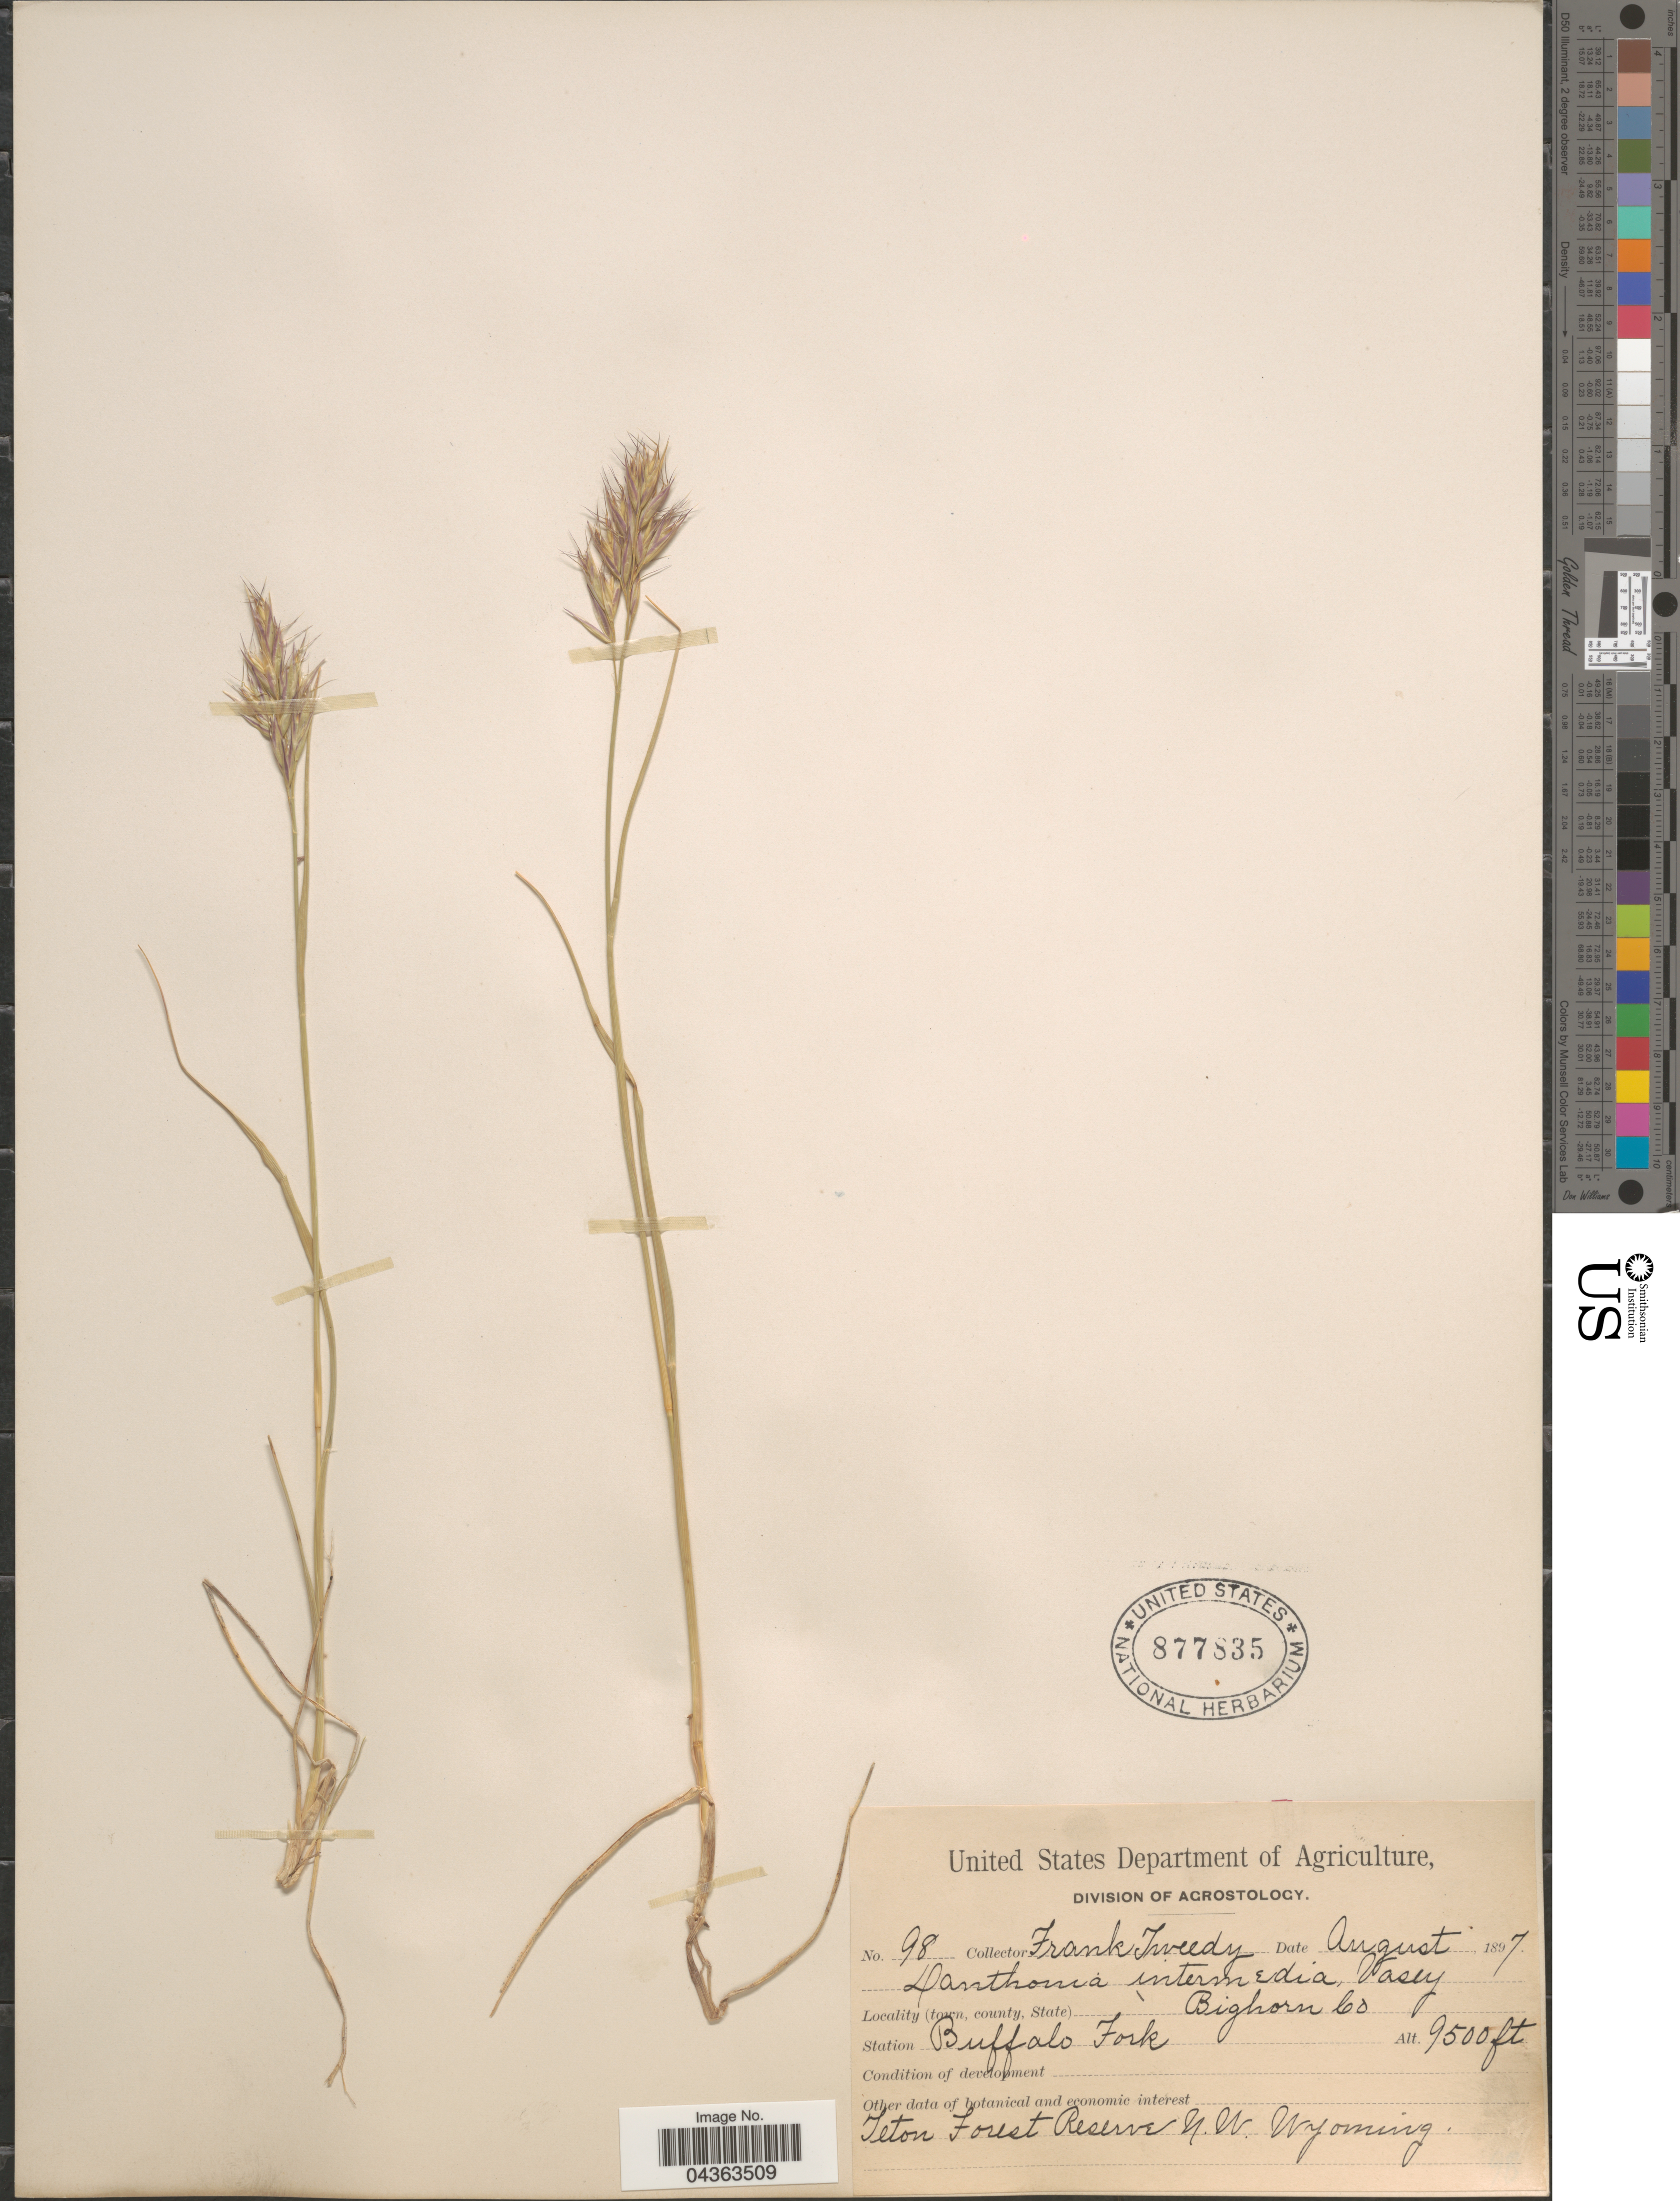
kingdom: Plantae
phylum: Tracheophyta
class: Liliopsida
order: Poales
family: Poaceae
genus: Danthonia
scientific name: Danthonia intermedia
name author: Vasey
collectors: F. Tweedy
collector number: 98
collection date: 1897-08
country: United States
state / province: Wyoming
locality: Bighorn Co. Station Buffalo Fork. Teton Forest Reserve N.W. Wyoming.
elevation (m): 2896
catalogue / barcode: US 877835